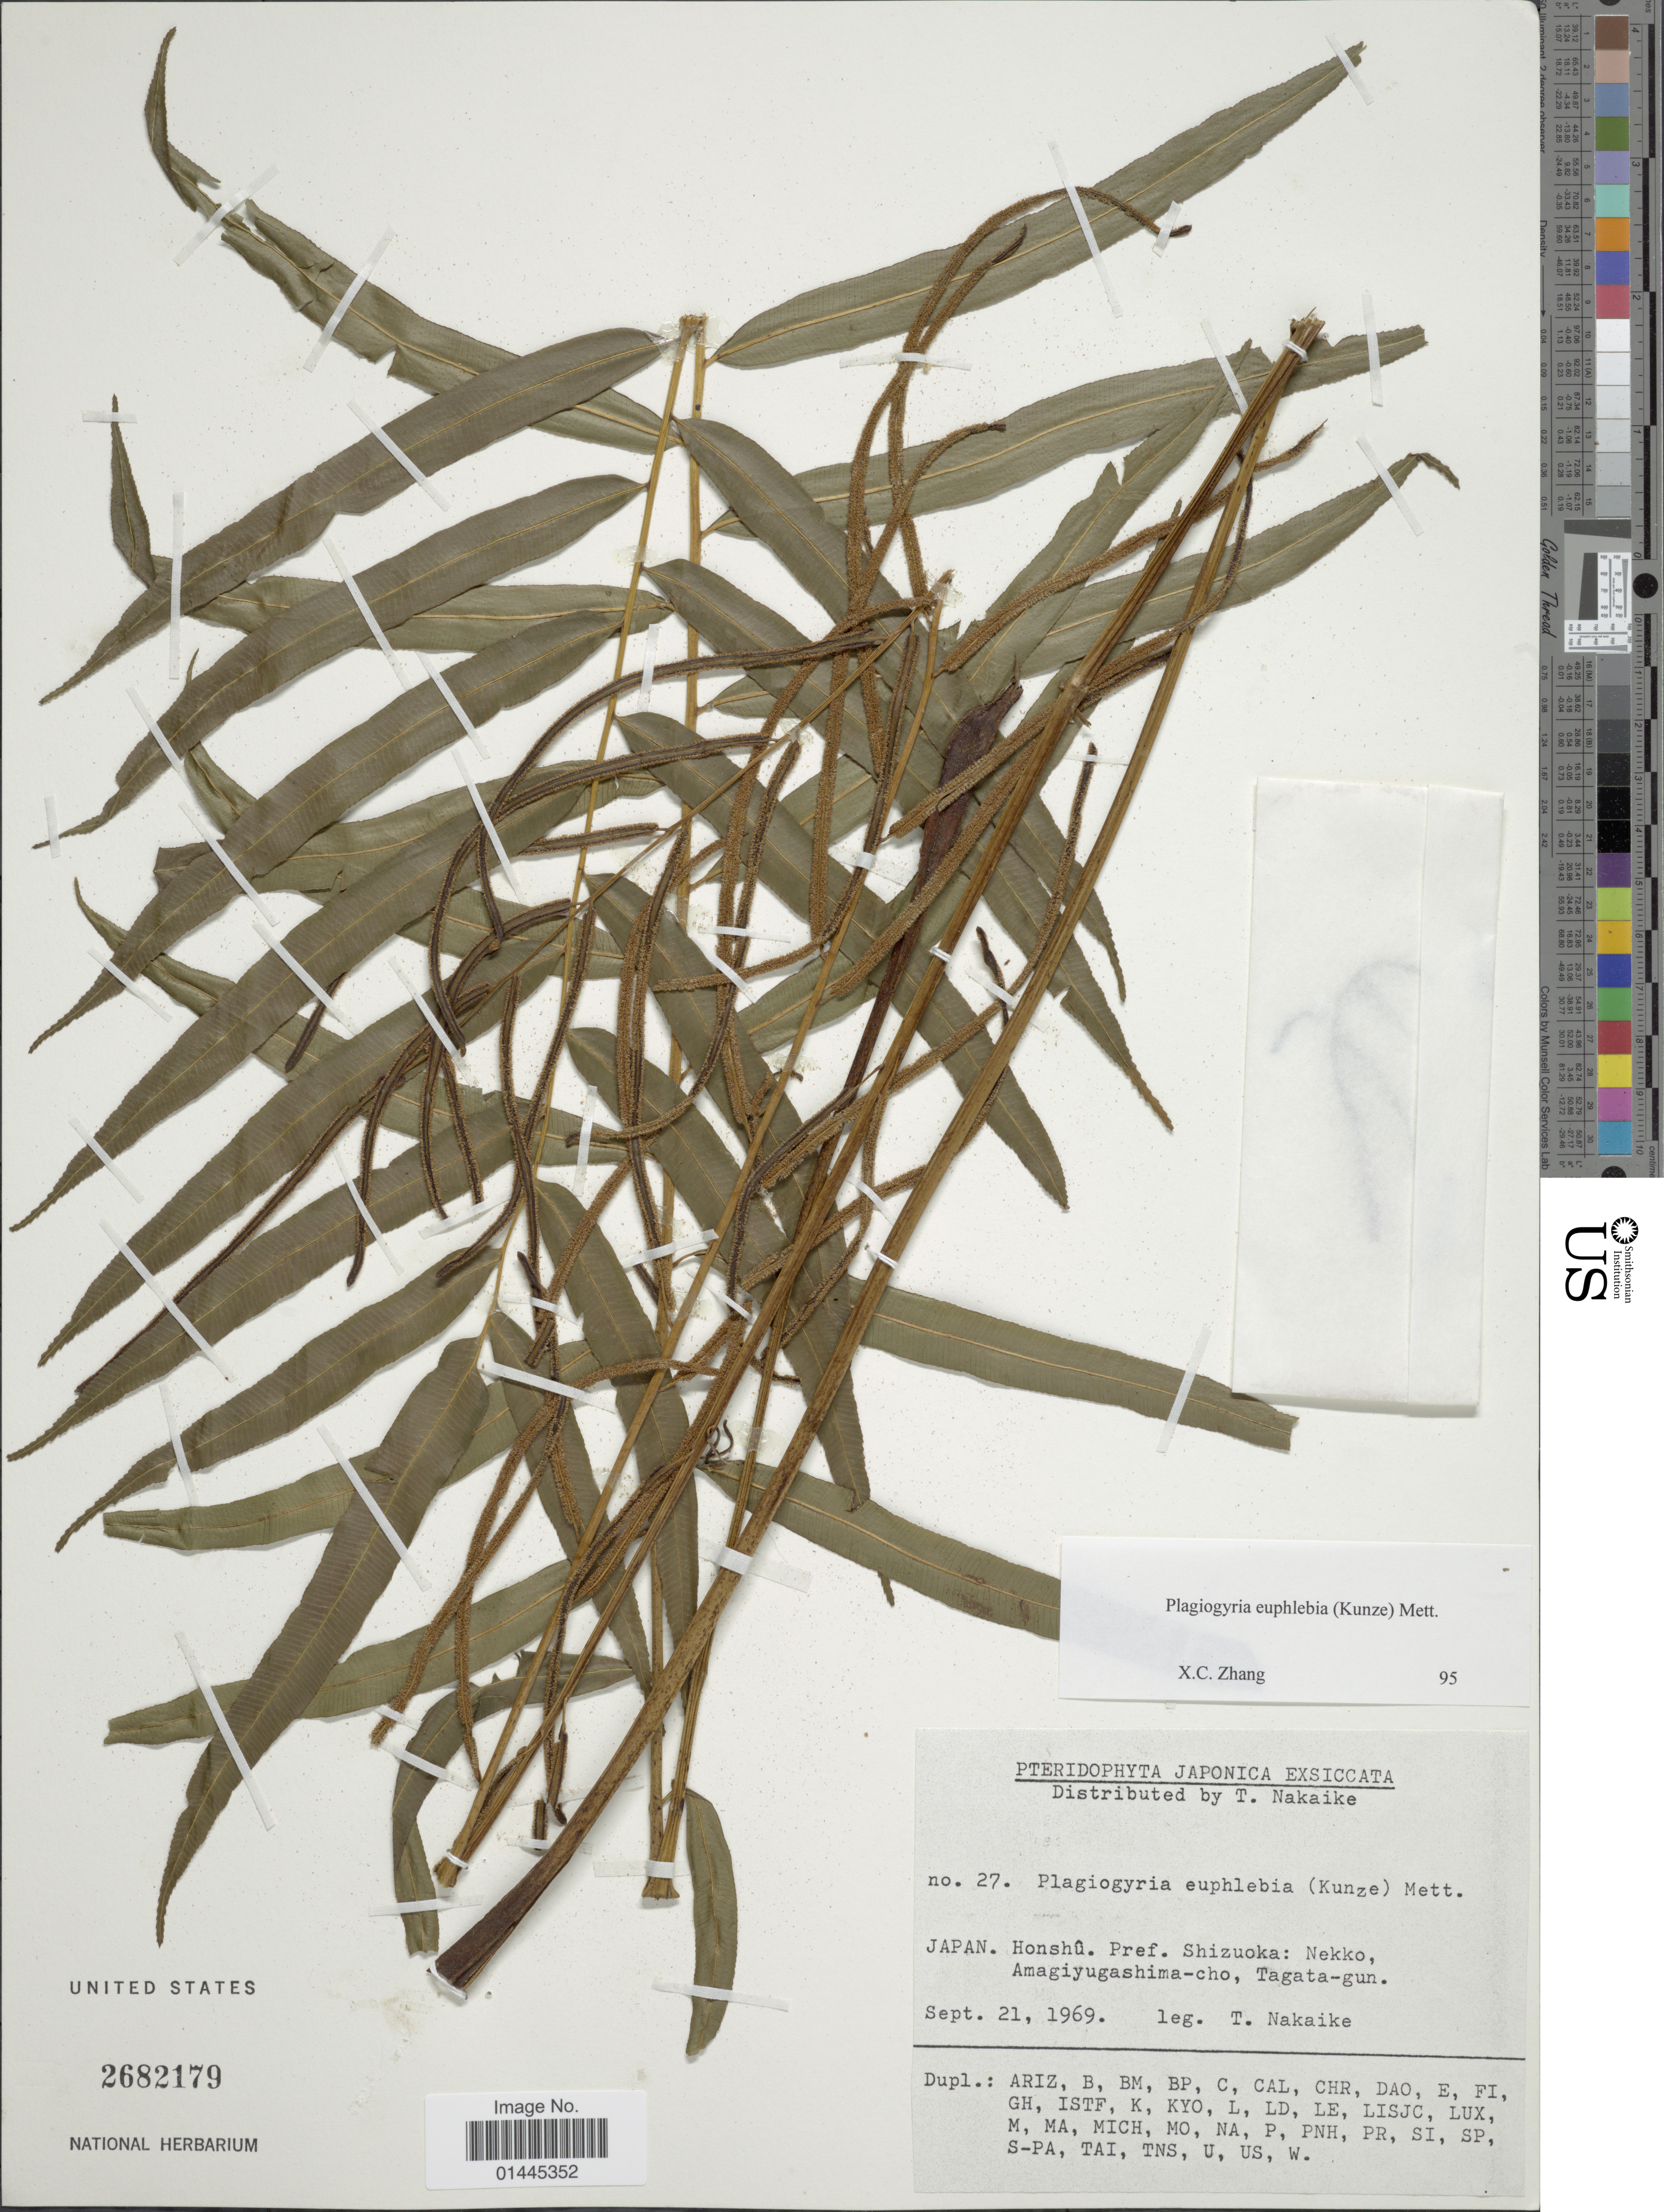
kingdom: Plantae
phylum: Tracheophyta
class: Polypodiopsida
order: Cyatheales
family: Plagiogyriaceae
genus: Plagiogyria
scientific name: Plagiogyria euphlebia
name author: (Kunze) Mett.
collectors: T. Nakaike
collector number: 27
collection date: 1969-09-21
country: Japan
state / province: Sizuoka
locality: Honshu, Nekko, Amagiyugashima-cho, Tagata-gun.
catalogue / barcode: US 2682179